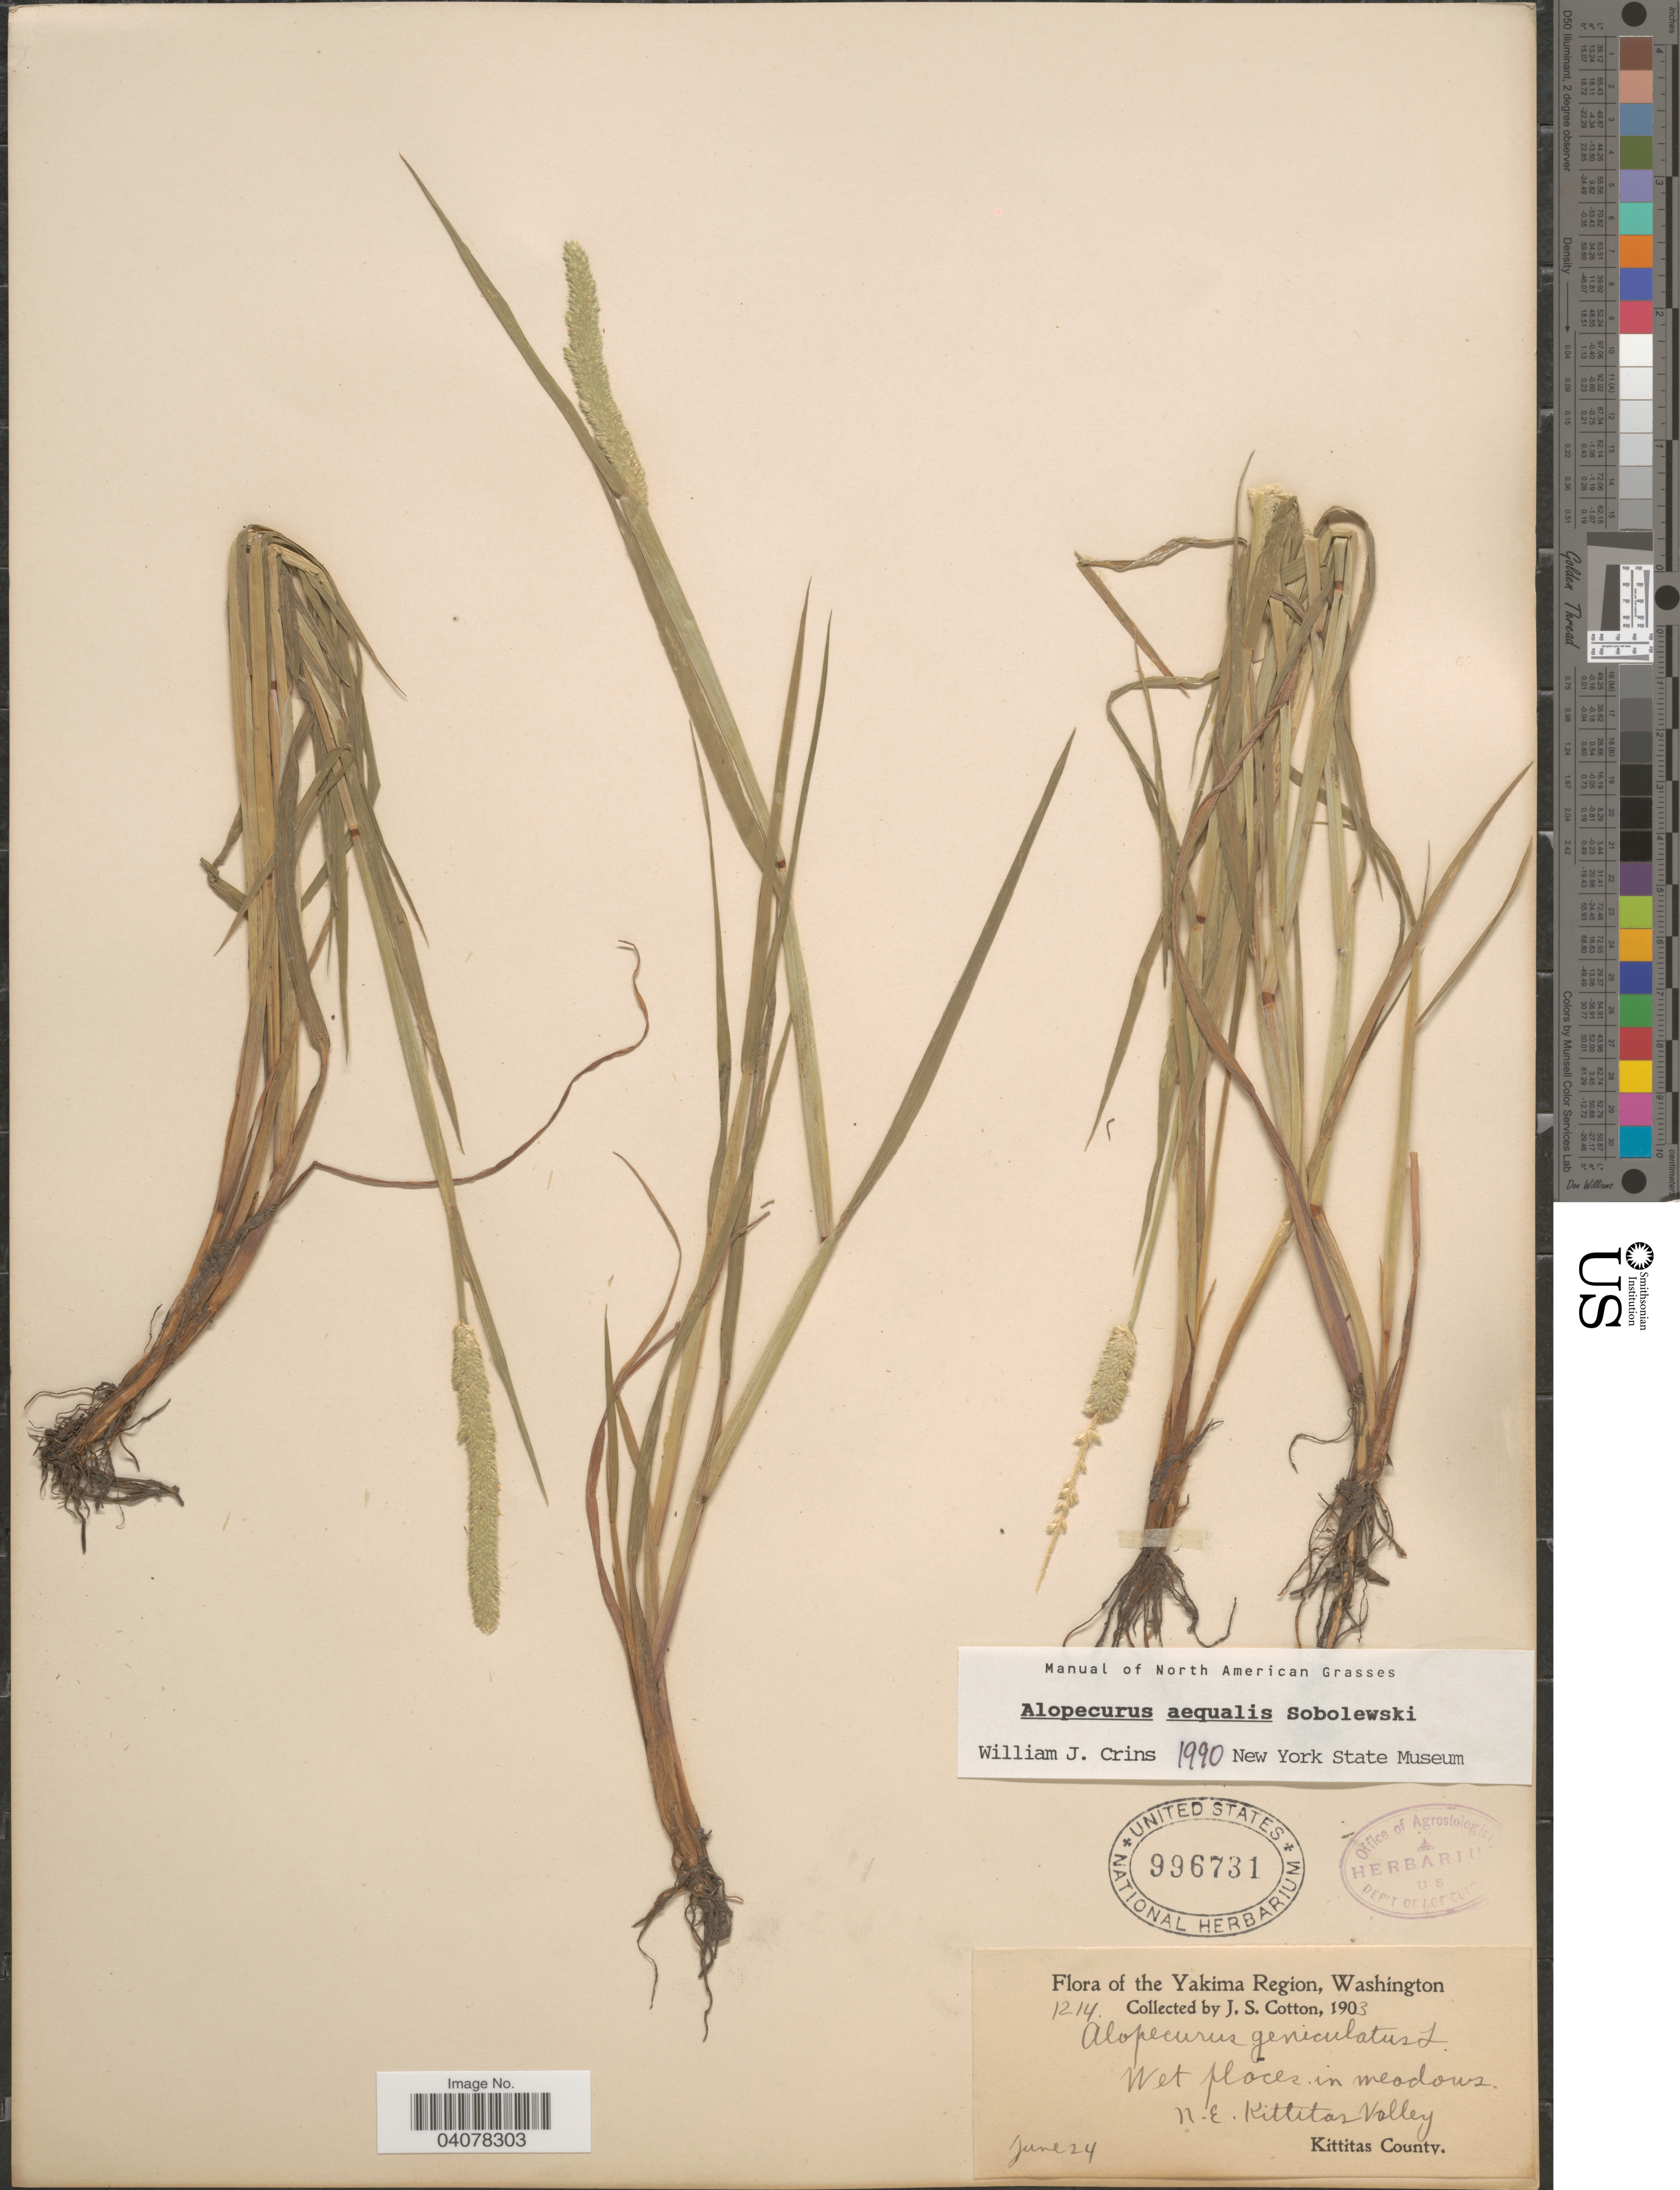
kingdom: Plantae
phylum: Tracheophyta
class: Liliopsida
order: Poales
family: Poaceae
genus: Alopecurus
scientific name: Alopecurus aequalis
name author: Sobol.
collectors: J. S. Cotton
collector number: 1214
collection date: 1903-06-24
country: United States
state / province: Washington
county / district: Kittitas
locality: The Yakima Region. Wet places in meadows, N-E. Kittitas Valley. Kittitas County.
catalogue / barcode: US 996731